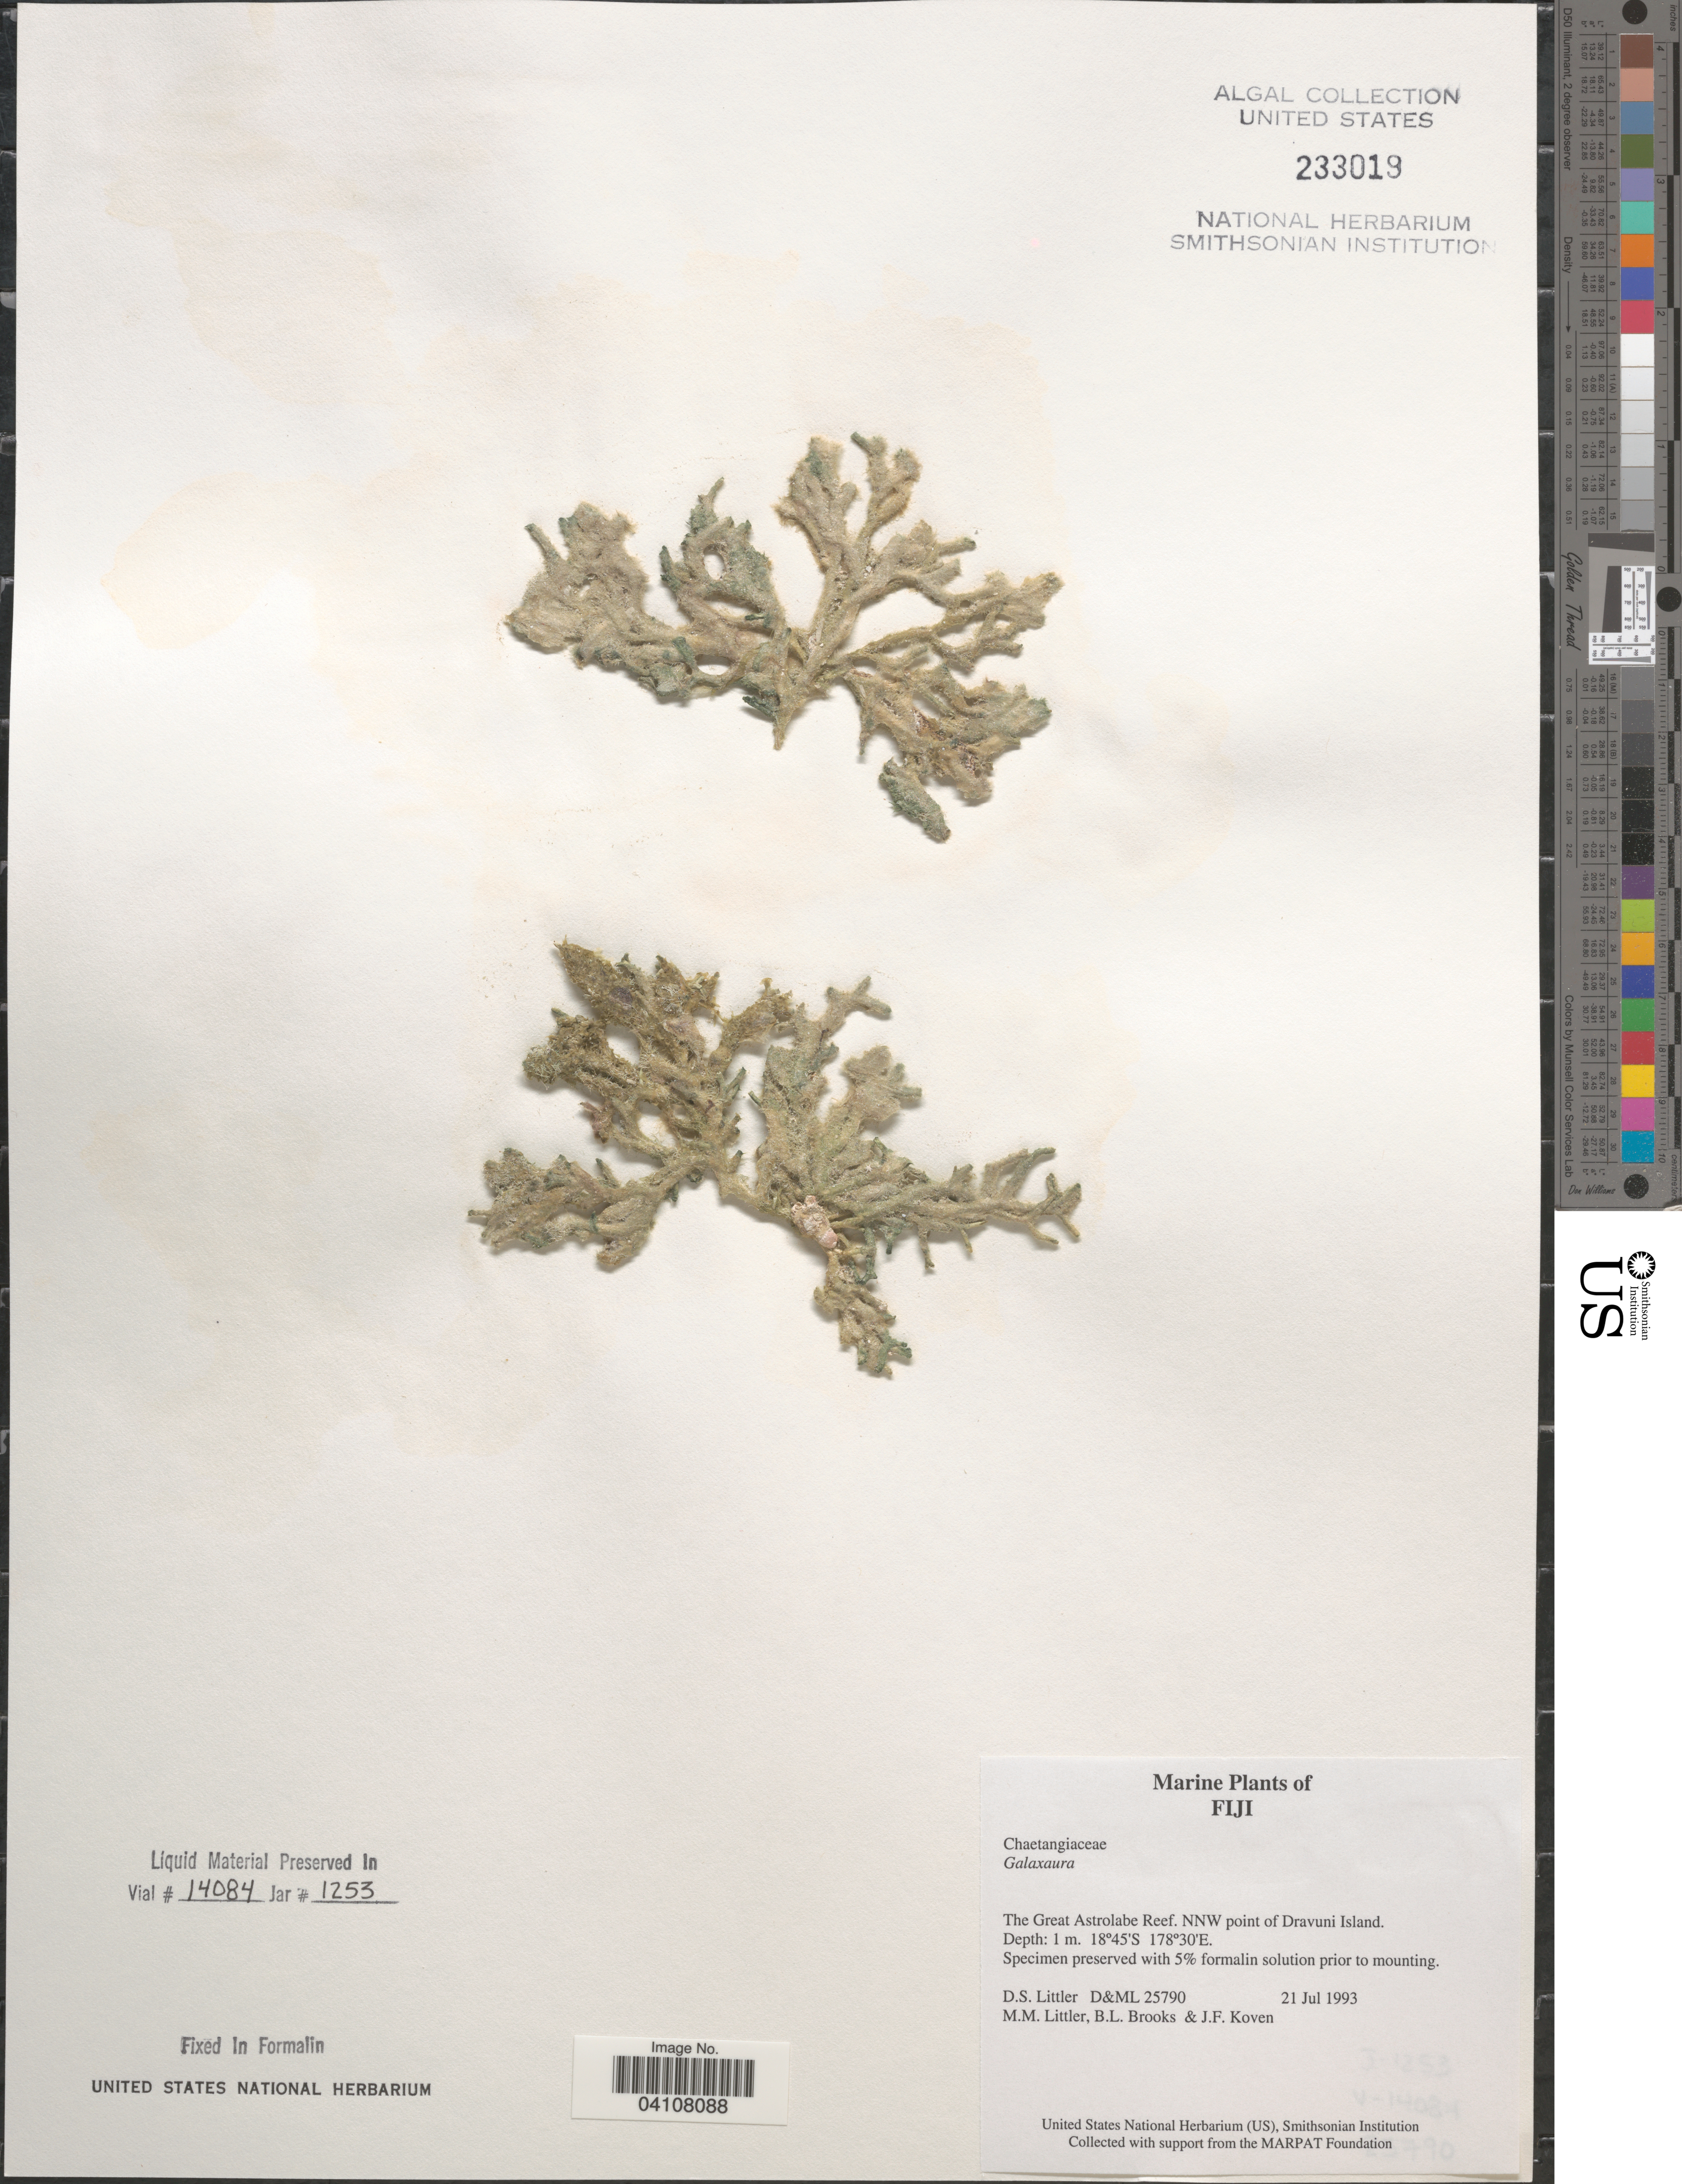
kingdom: Plantae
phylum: Rhodophyta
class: Florideophyceae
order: Nemaliales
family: Galaxauraceae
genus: Galaxaura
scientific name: Galaxaura sp.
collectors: D. S. Littler, B. Brooks & J. Koven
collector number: D&ML25790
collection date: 1993-07-21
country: Fiji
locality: The Great Astrolabe Reef. NNW point of Dravuni Island.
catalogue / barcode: US 233019